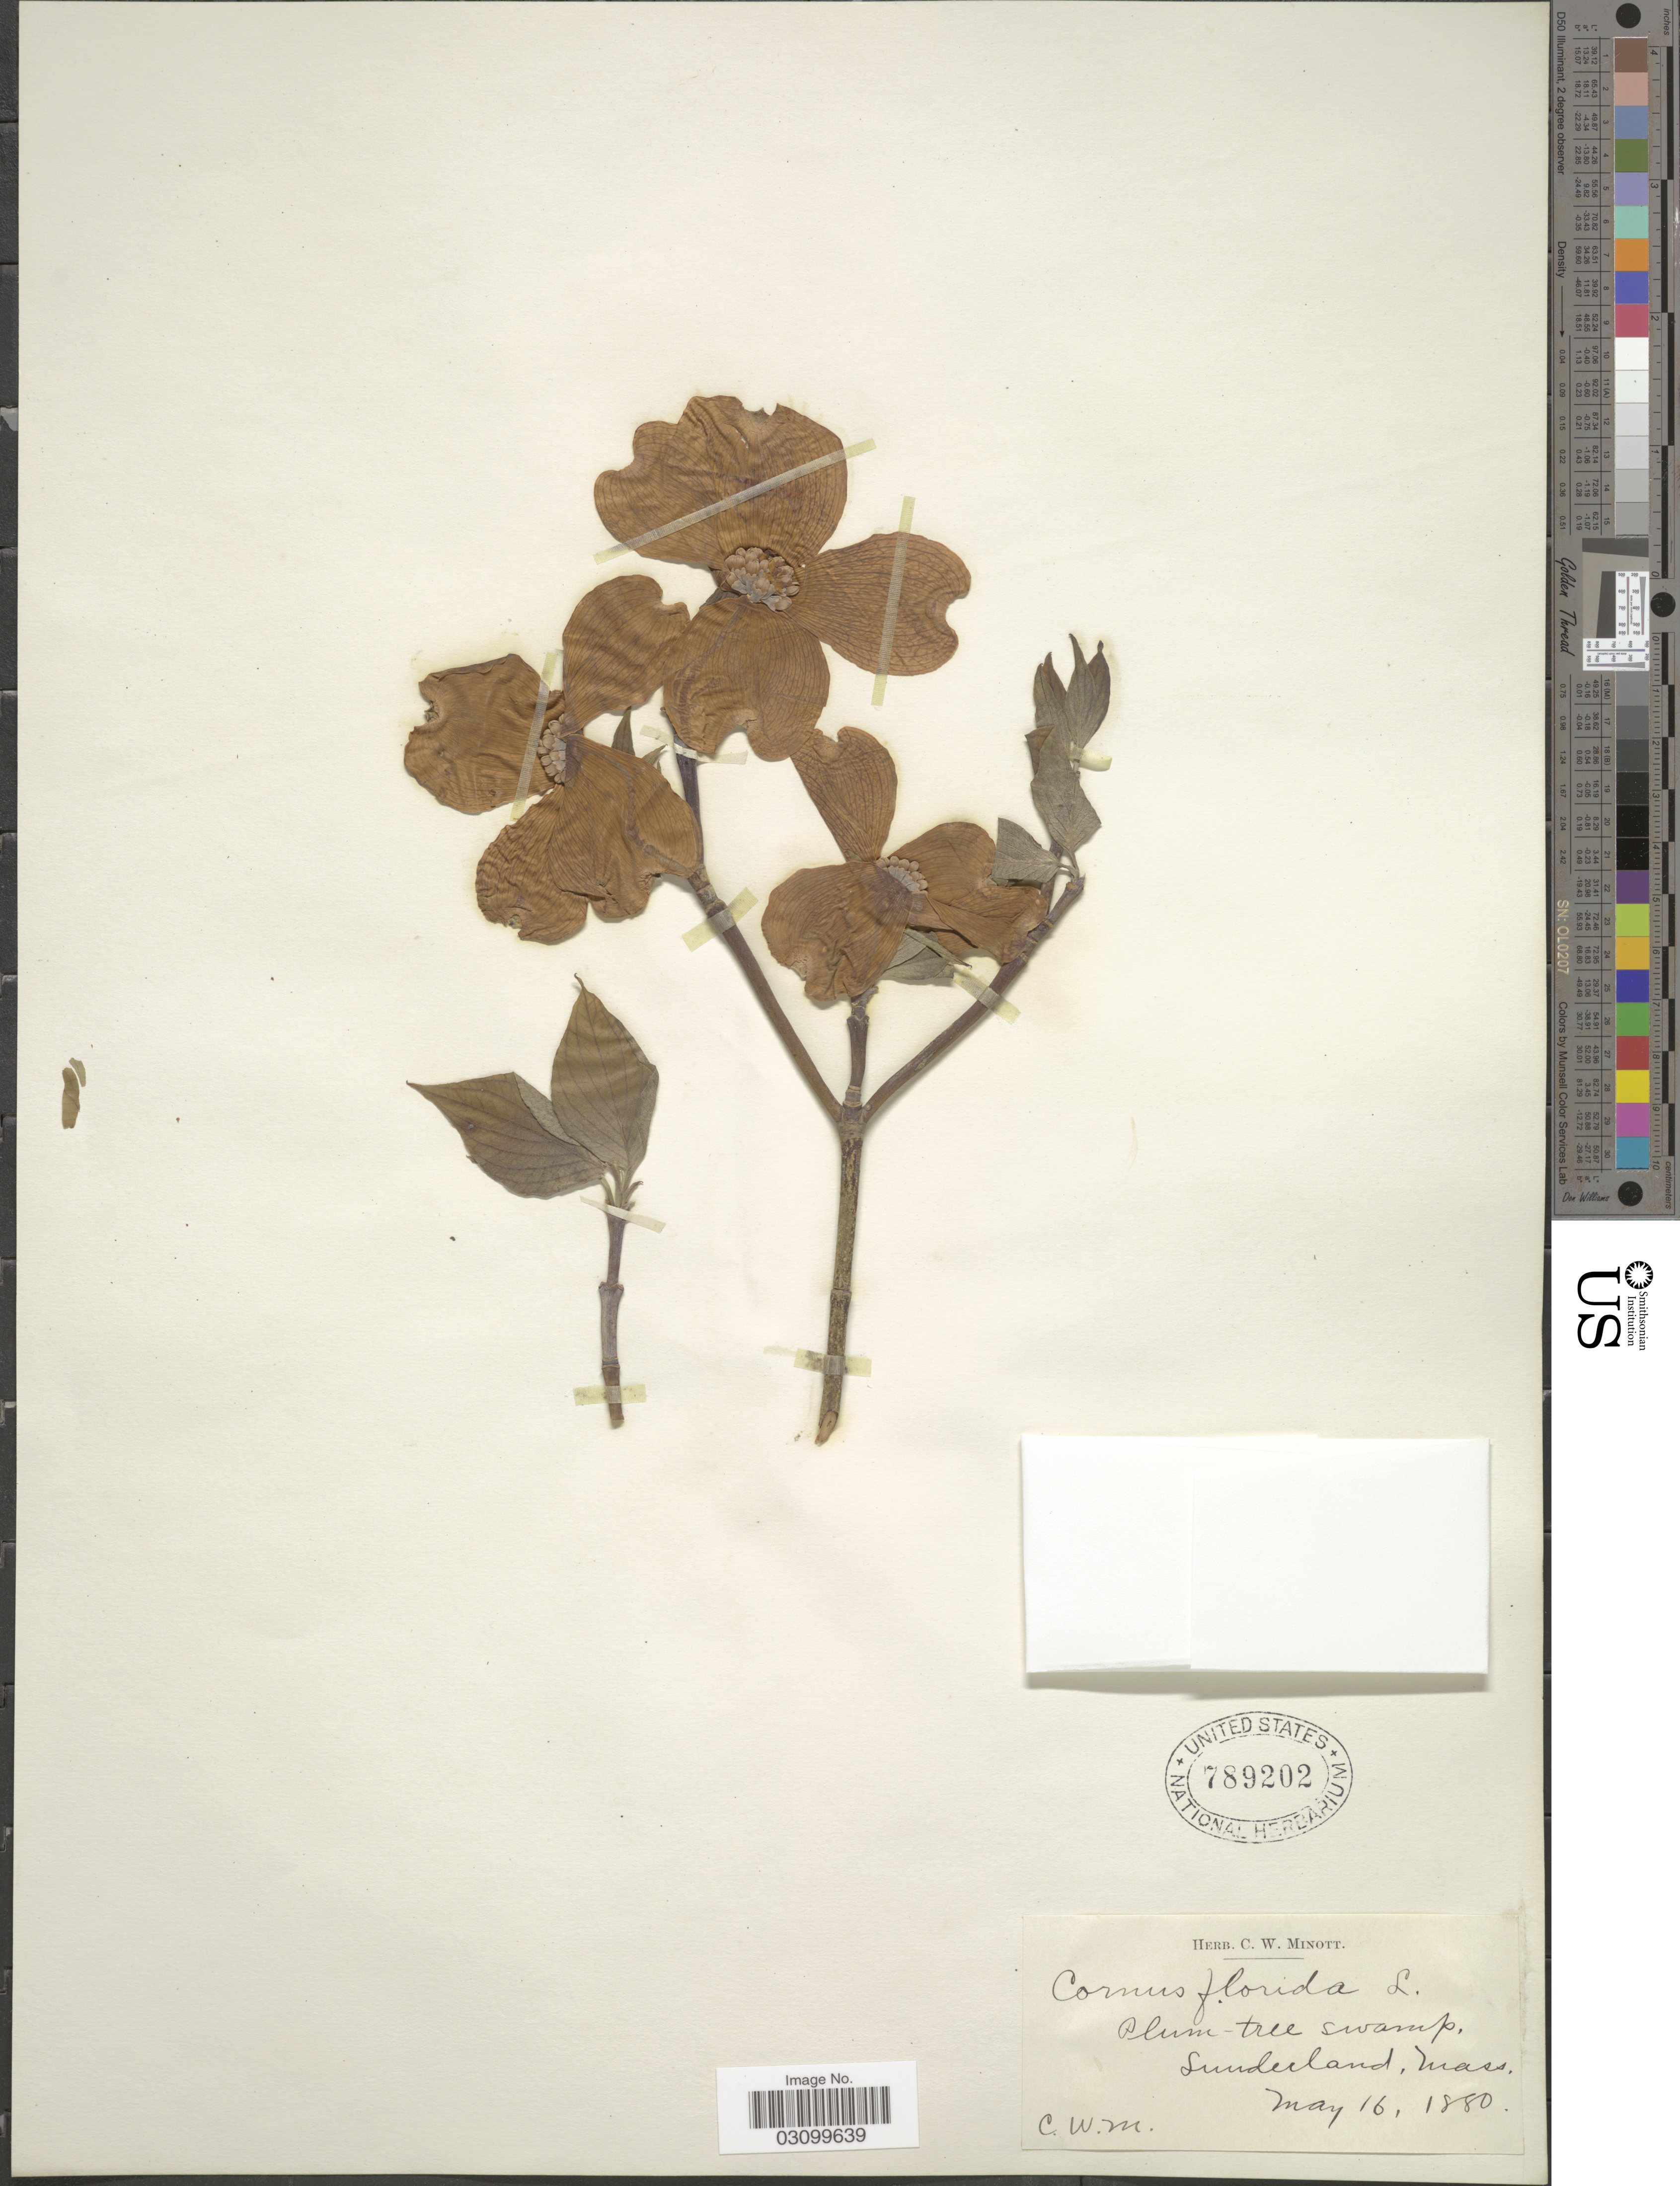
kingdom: Plantae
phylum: Tracheophyta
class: Magnoliopsida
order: Cornales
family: Cornaceae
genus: Cornus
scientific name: Cornus florida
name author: L.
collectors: C. Minott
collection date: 1880-05-16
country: United States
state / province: Massachusetts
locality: Sunderland.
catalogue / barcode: US 789202